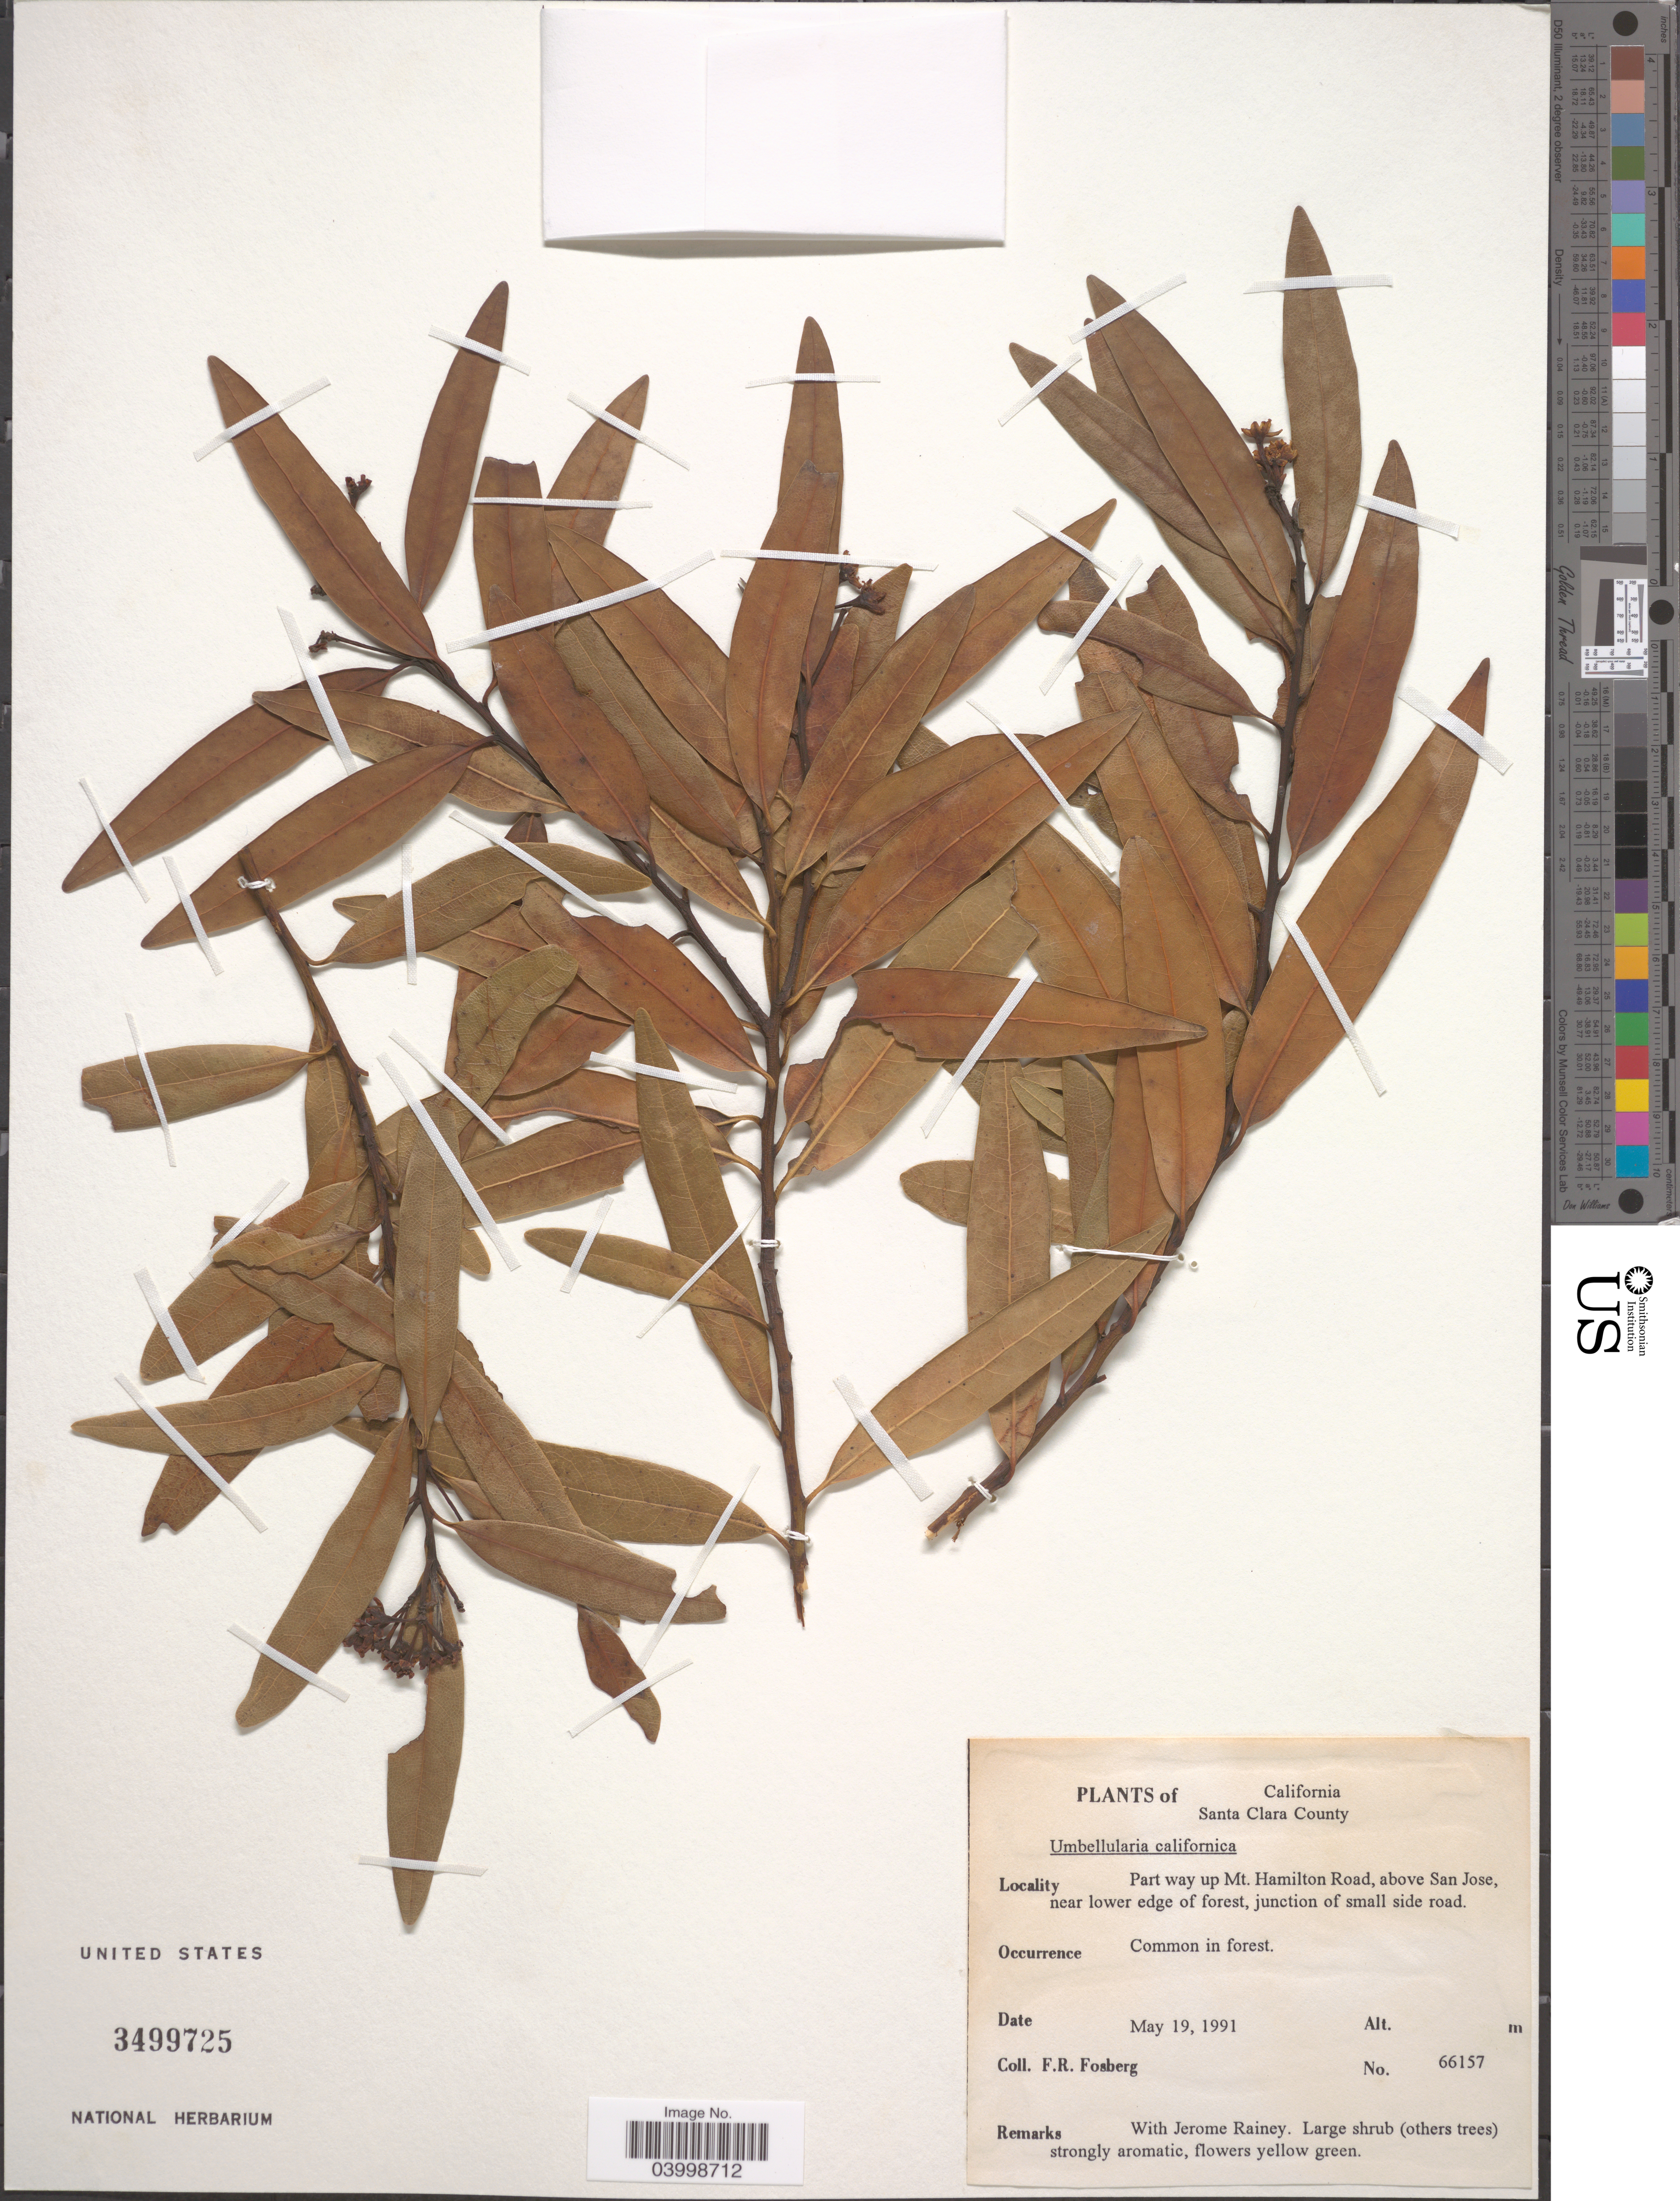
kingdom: Plantae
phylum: Tracheophyta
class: Magnoliopsida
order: Laurales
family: Lauraceae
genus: Umbellularia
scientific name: Umbellularia californica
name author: (Hook. & Arn.) Nutt.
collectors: F. R. Fosberg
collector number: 66157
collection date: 1991-05-19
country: United States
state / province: California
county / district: Santa Clara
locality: Santa Clara County. Part way up Mt. Hamilton Road, above San Jose, near lower edge of forest, junction of small side road.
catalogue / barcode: US 3499725